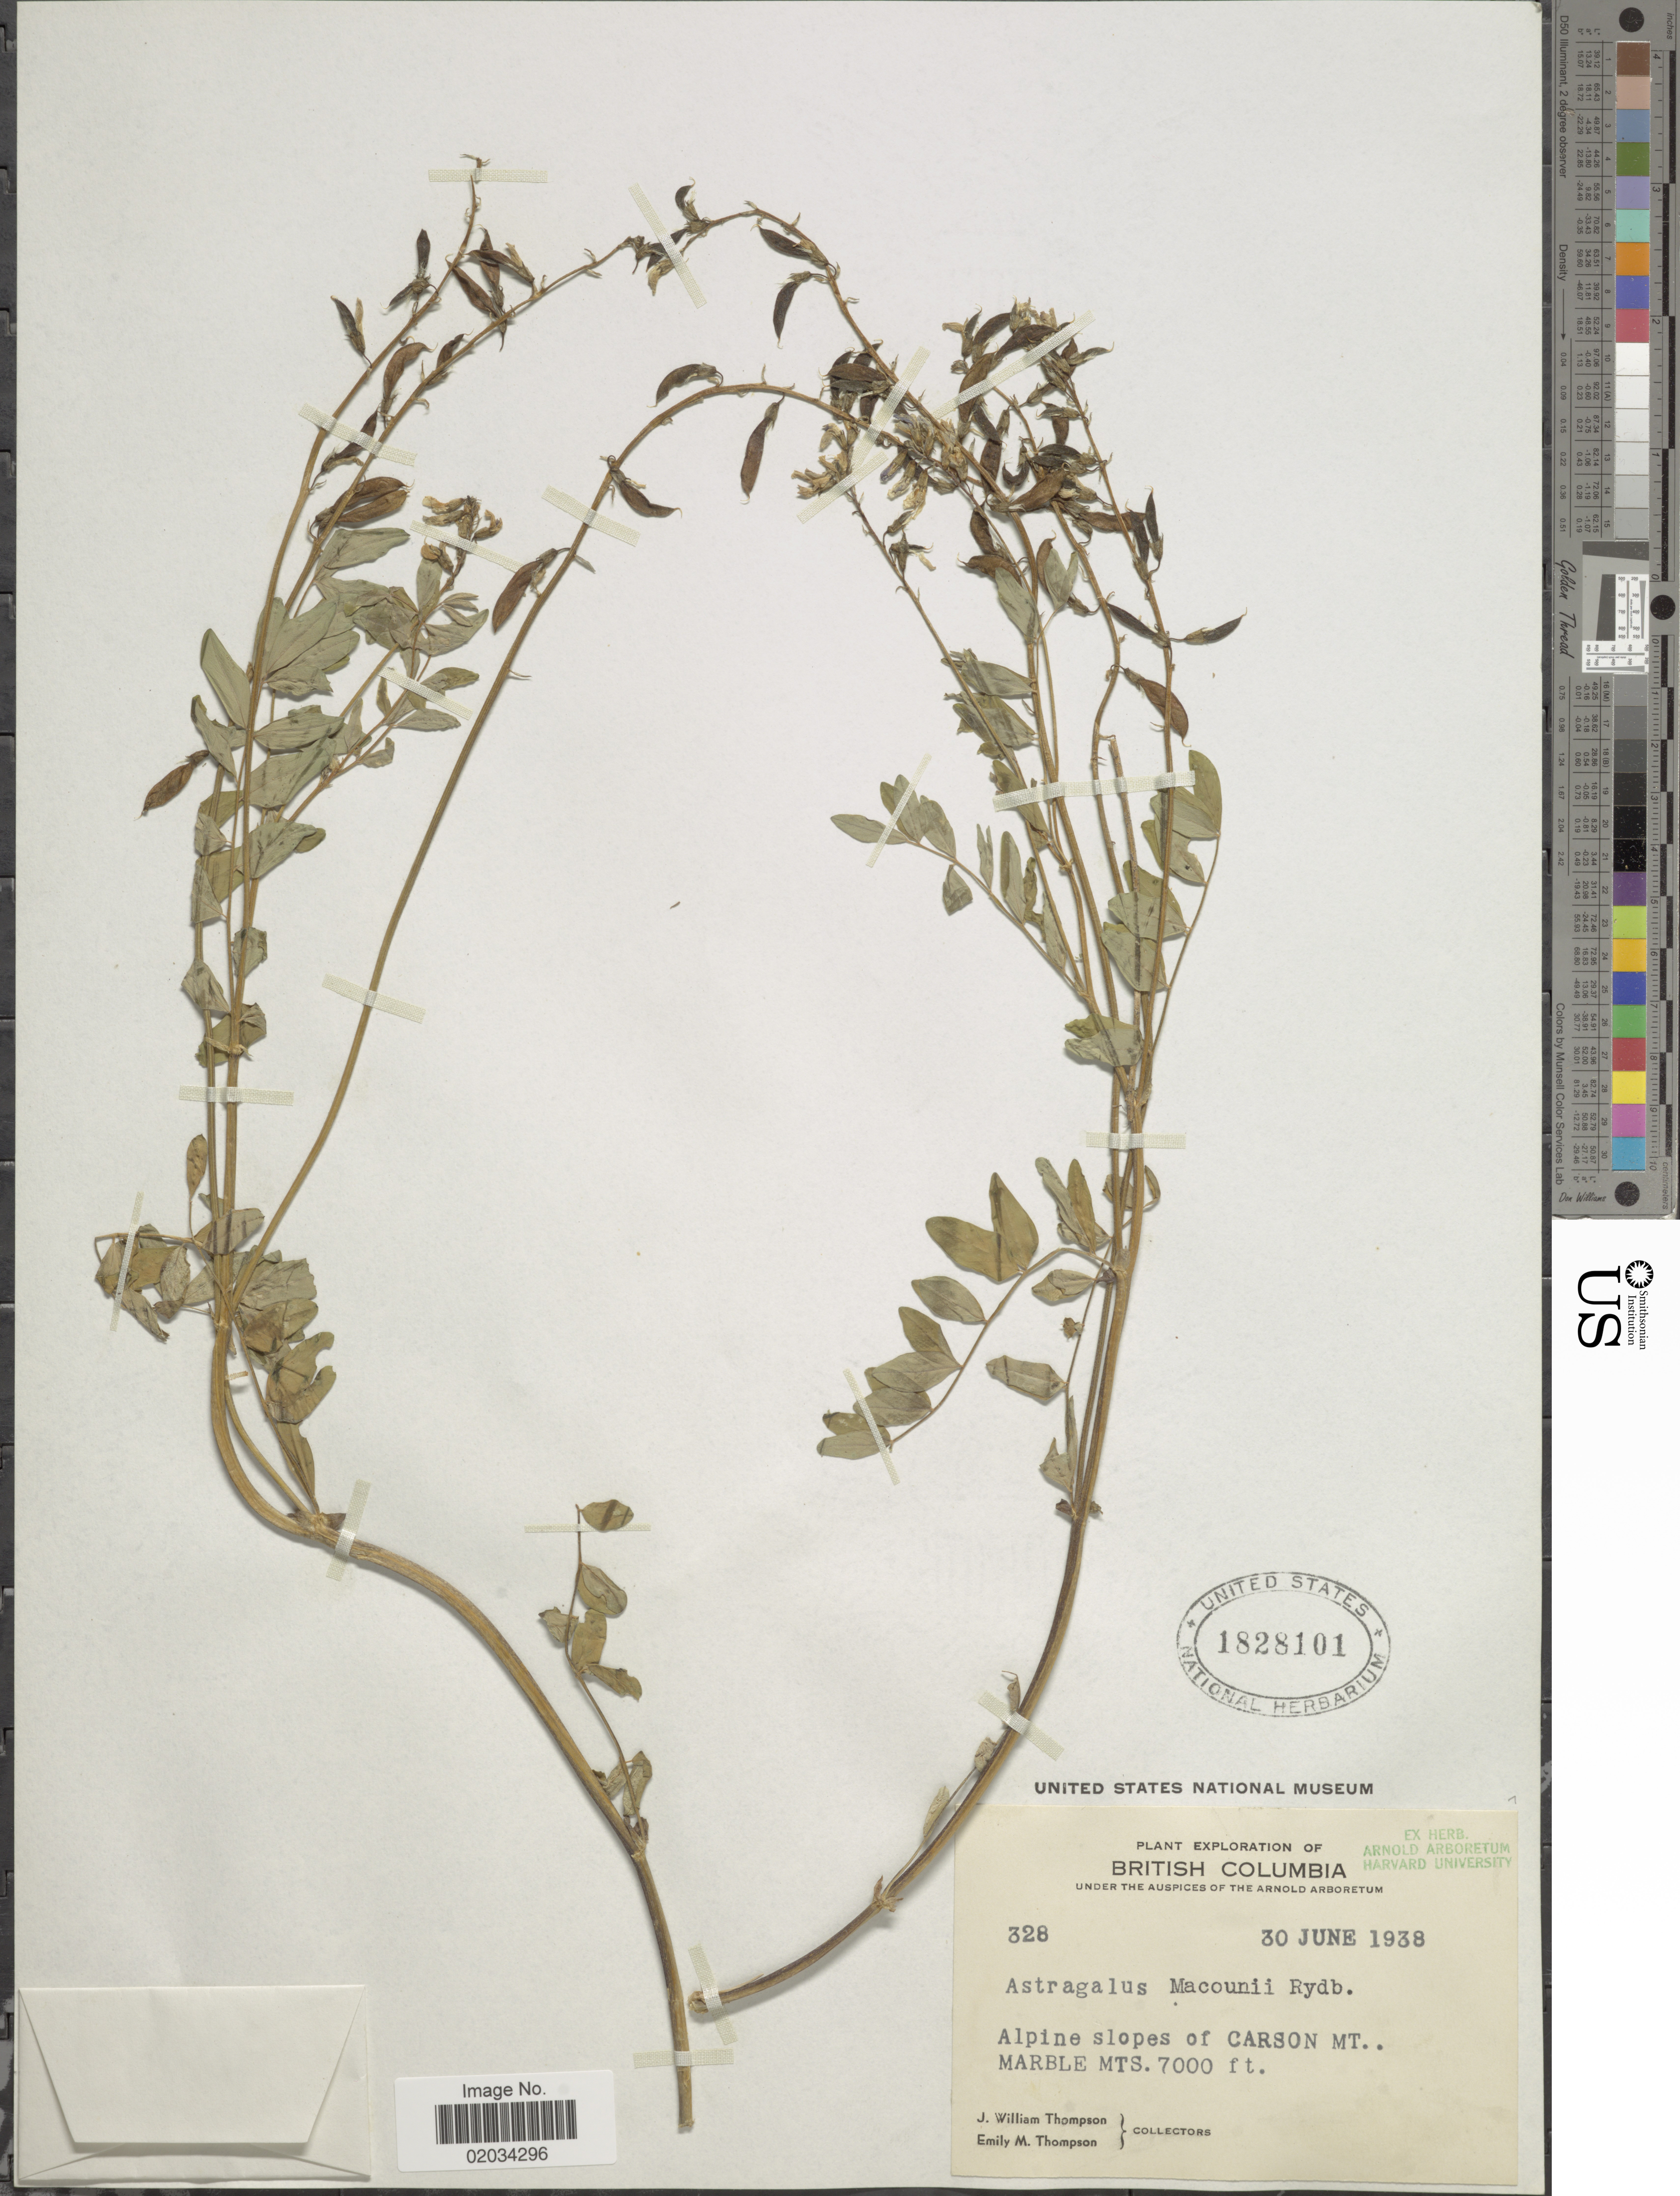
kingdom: Plantae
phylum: Tracheophyta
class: Magnoliopsida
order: Fabales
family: Fabaceae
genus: Astragalus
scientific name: Astragalus robbinsii var. minor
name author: (Hook.) Barneby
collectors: J. W. Thompson & E. M. Thompson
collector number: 328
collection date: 1938-06-30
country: Canada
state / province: British Columbia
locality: Alpine slopes of Carson Mt., Marble Mts.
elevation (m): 2134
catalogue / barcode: US 1828101